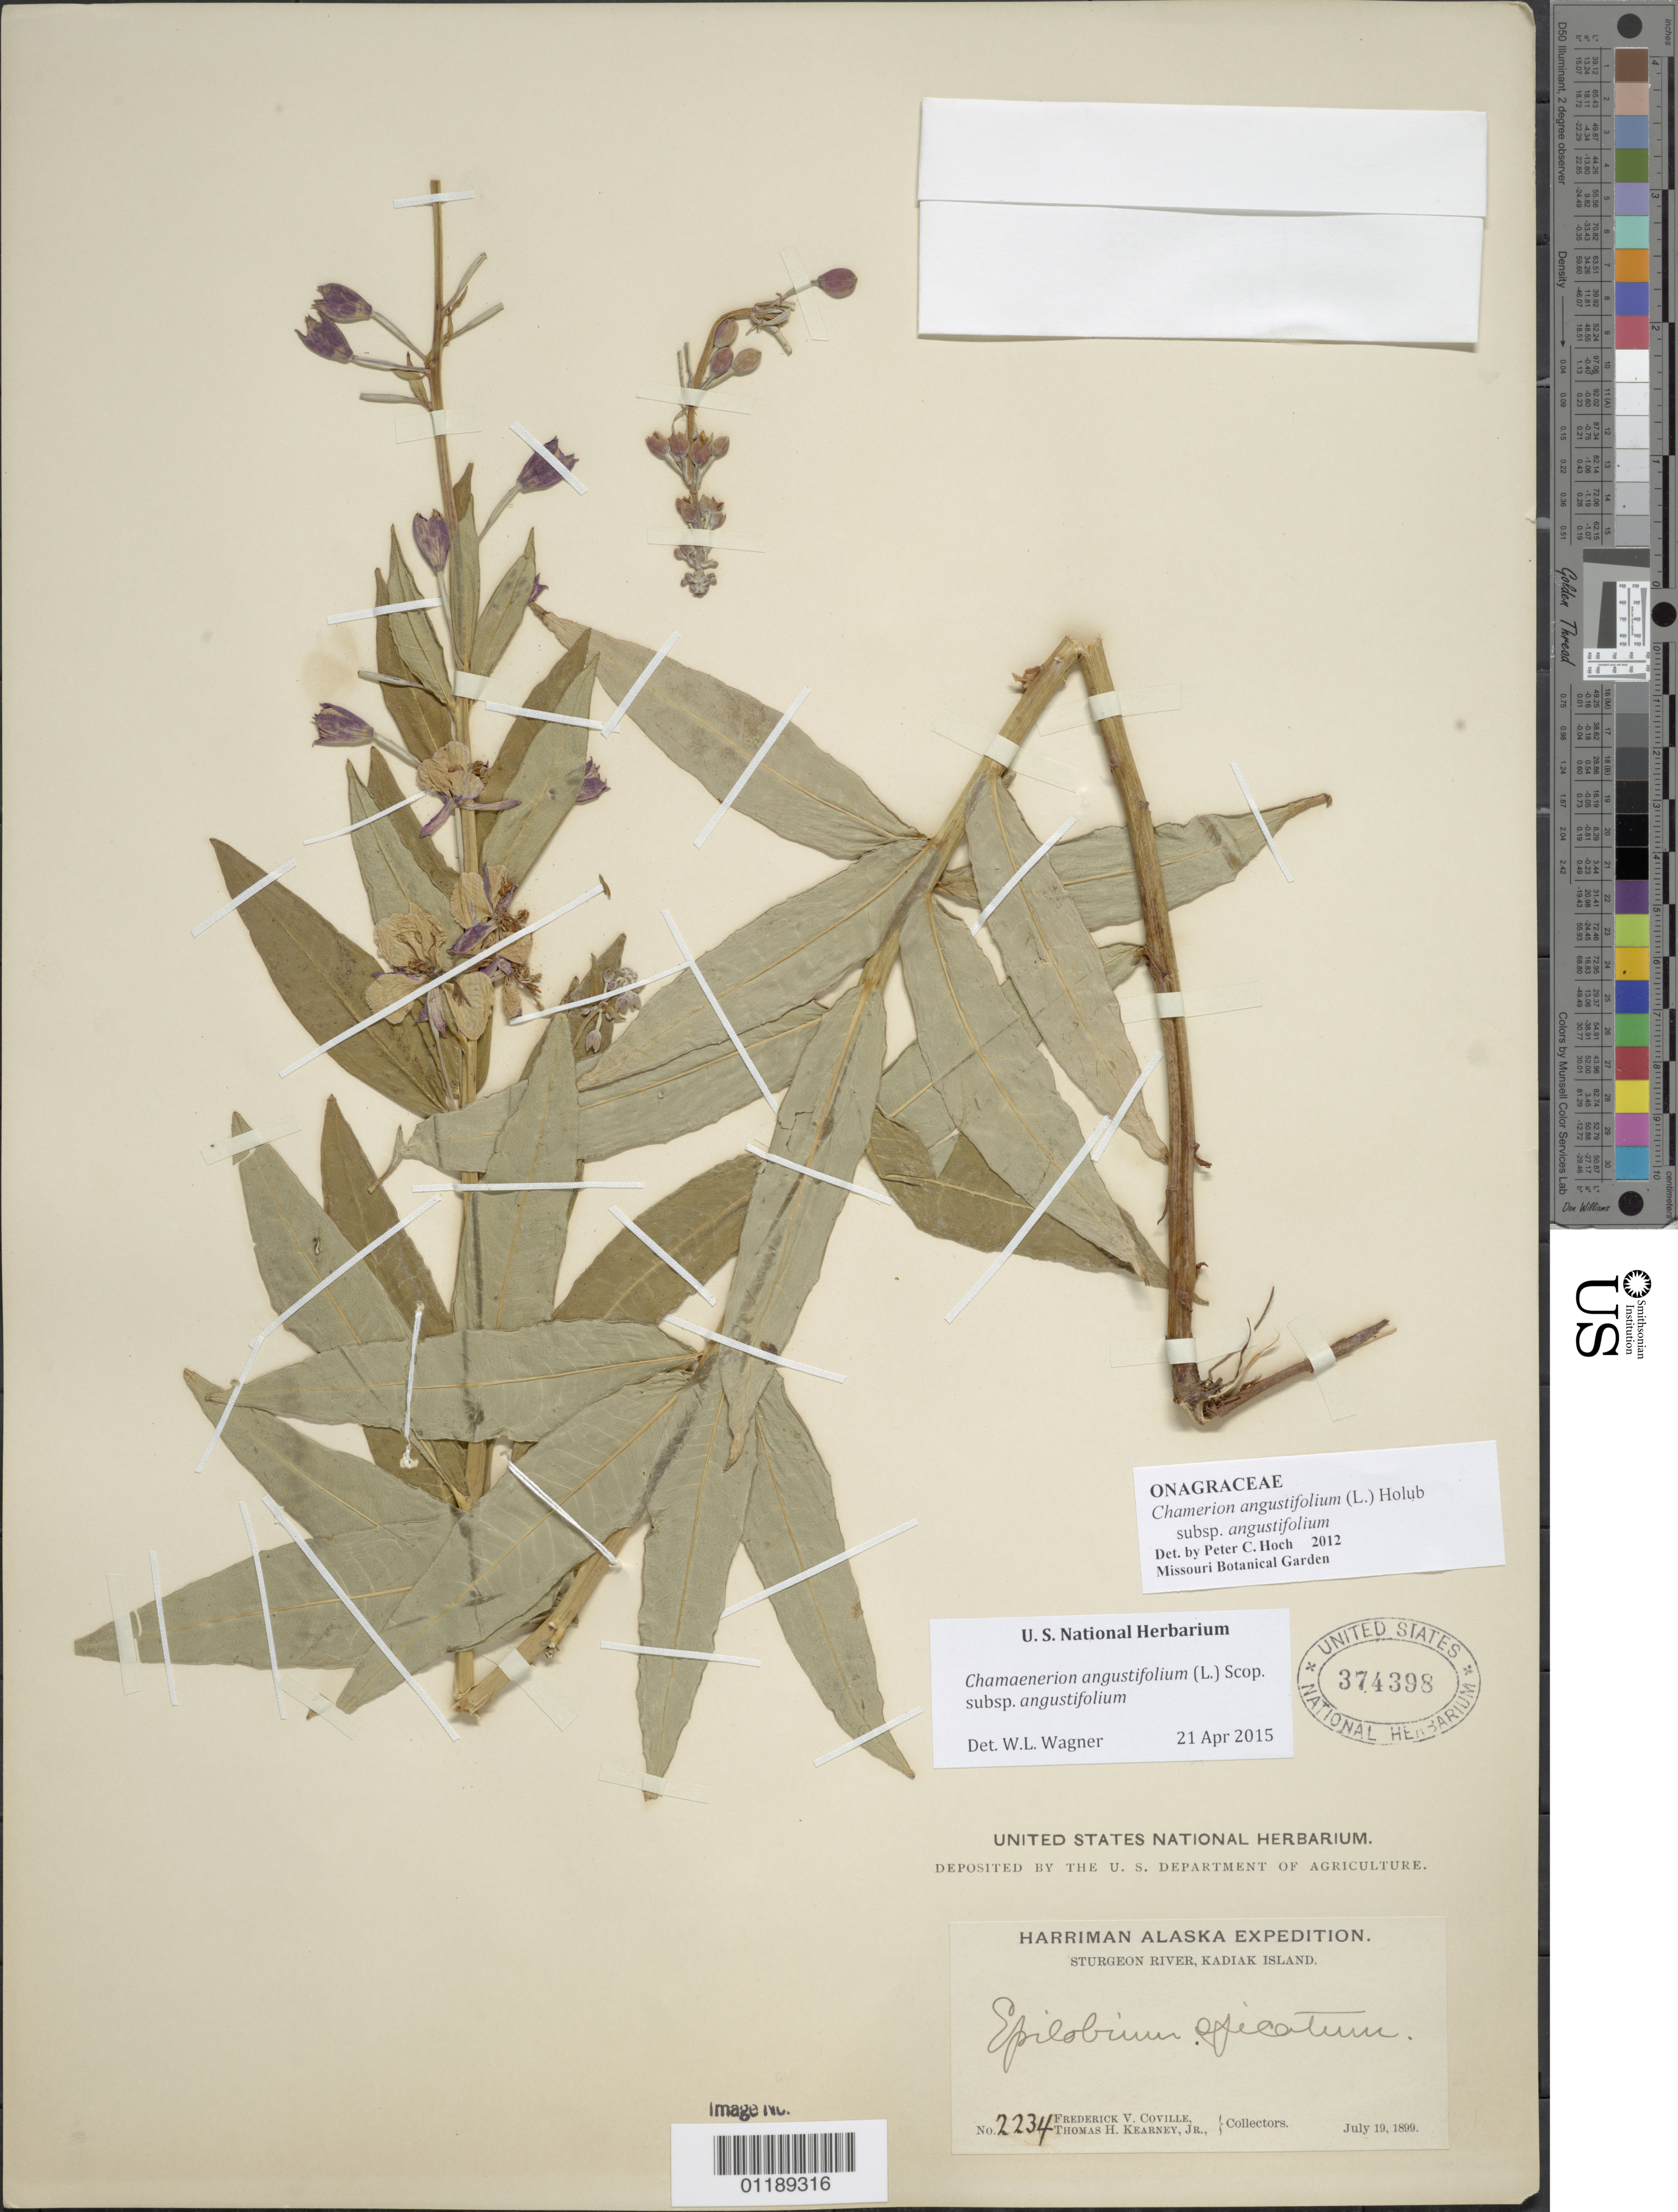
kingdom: Plantae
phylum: Tracheophyta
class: Magnoliopsida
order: Myrtales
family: Onagraceae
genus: Chamaenerion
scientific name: Chamaenerion angustifolium subsp. angustifolium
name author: (L.) Scop.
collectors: F. V. Coville & T. H. Kearney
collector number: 2234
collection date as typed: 19 Jul 1899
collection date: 1899-07-19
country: United States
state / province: Alaska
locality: Sturgeon River, Kodiak Island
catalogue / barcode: US 374398